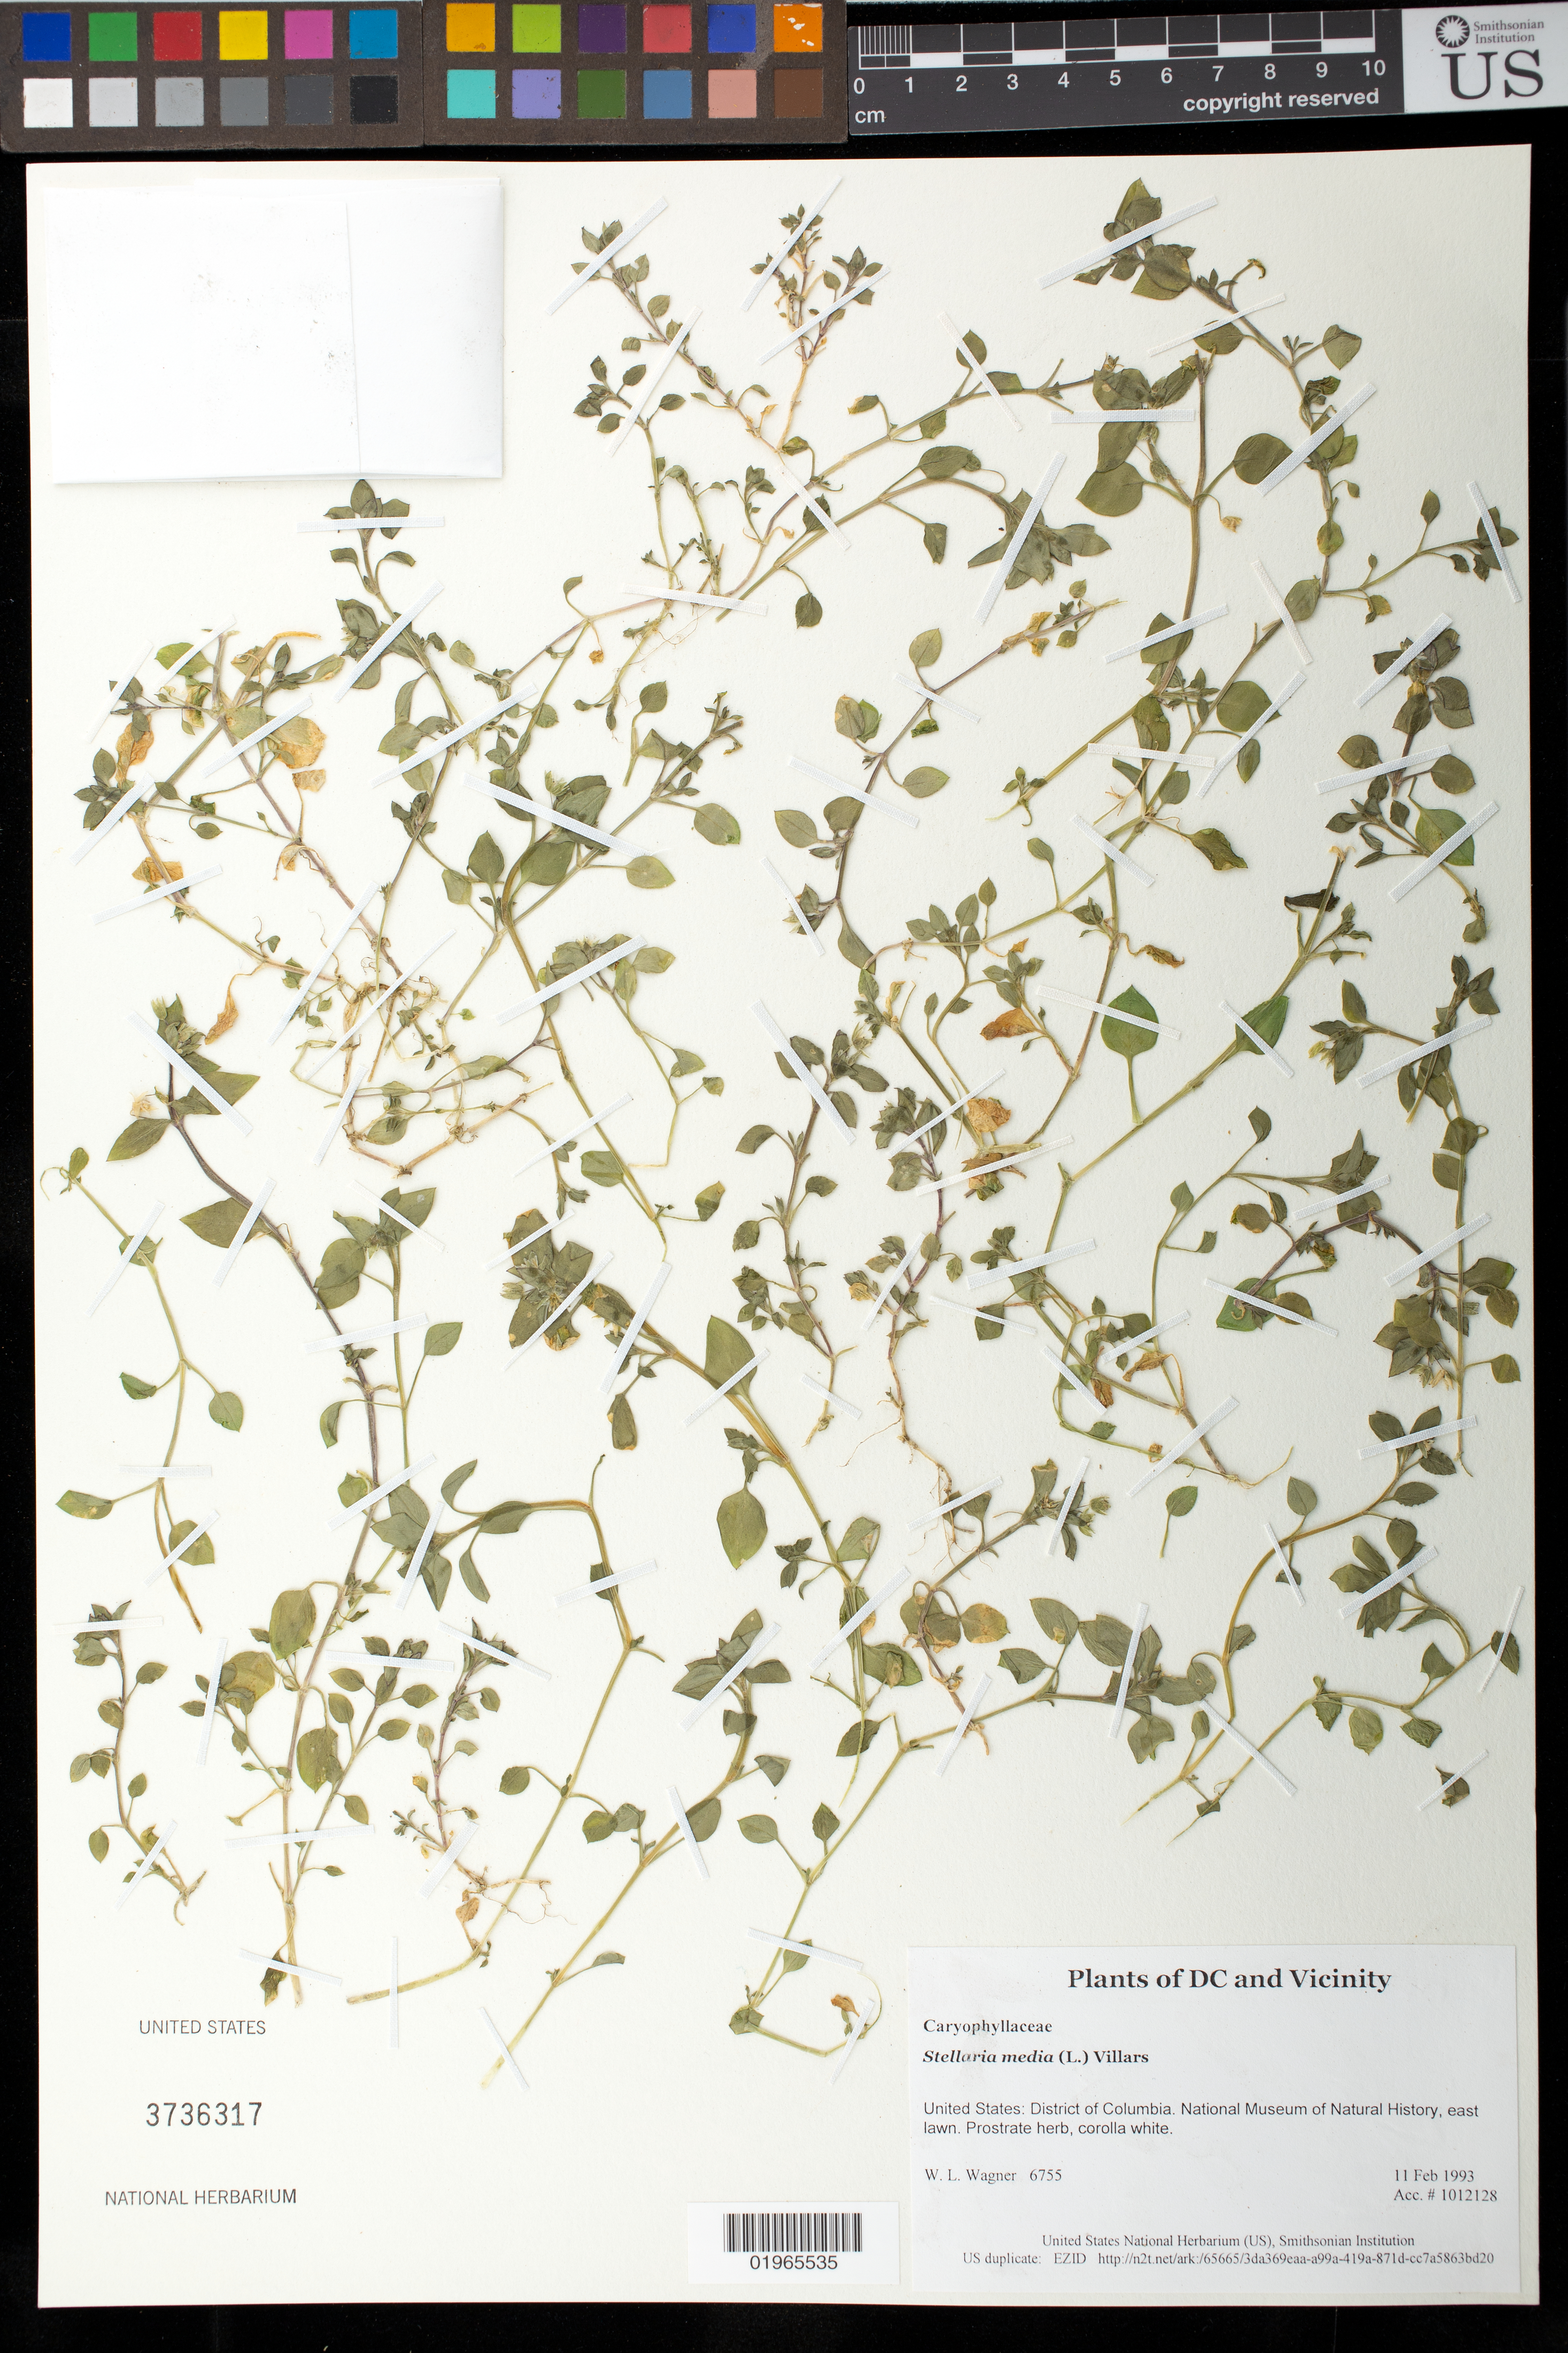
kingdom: Plantae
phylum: Tracheophyta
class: Magnoliopsida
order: Caryophyllales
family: Caryophyllaceae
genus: Stellaria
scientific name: Stellaria media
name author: (L.) Vill.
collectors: W. L. Wagner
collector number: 6755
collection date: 1993-02-11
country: United States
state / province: District of Columbia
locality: National Museum of Natural History, east lawn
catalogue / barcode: US 3736317